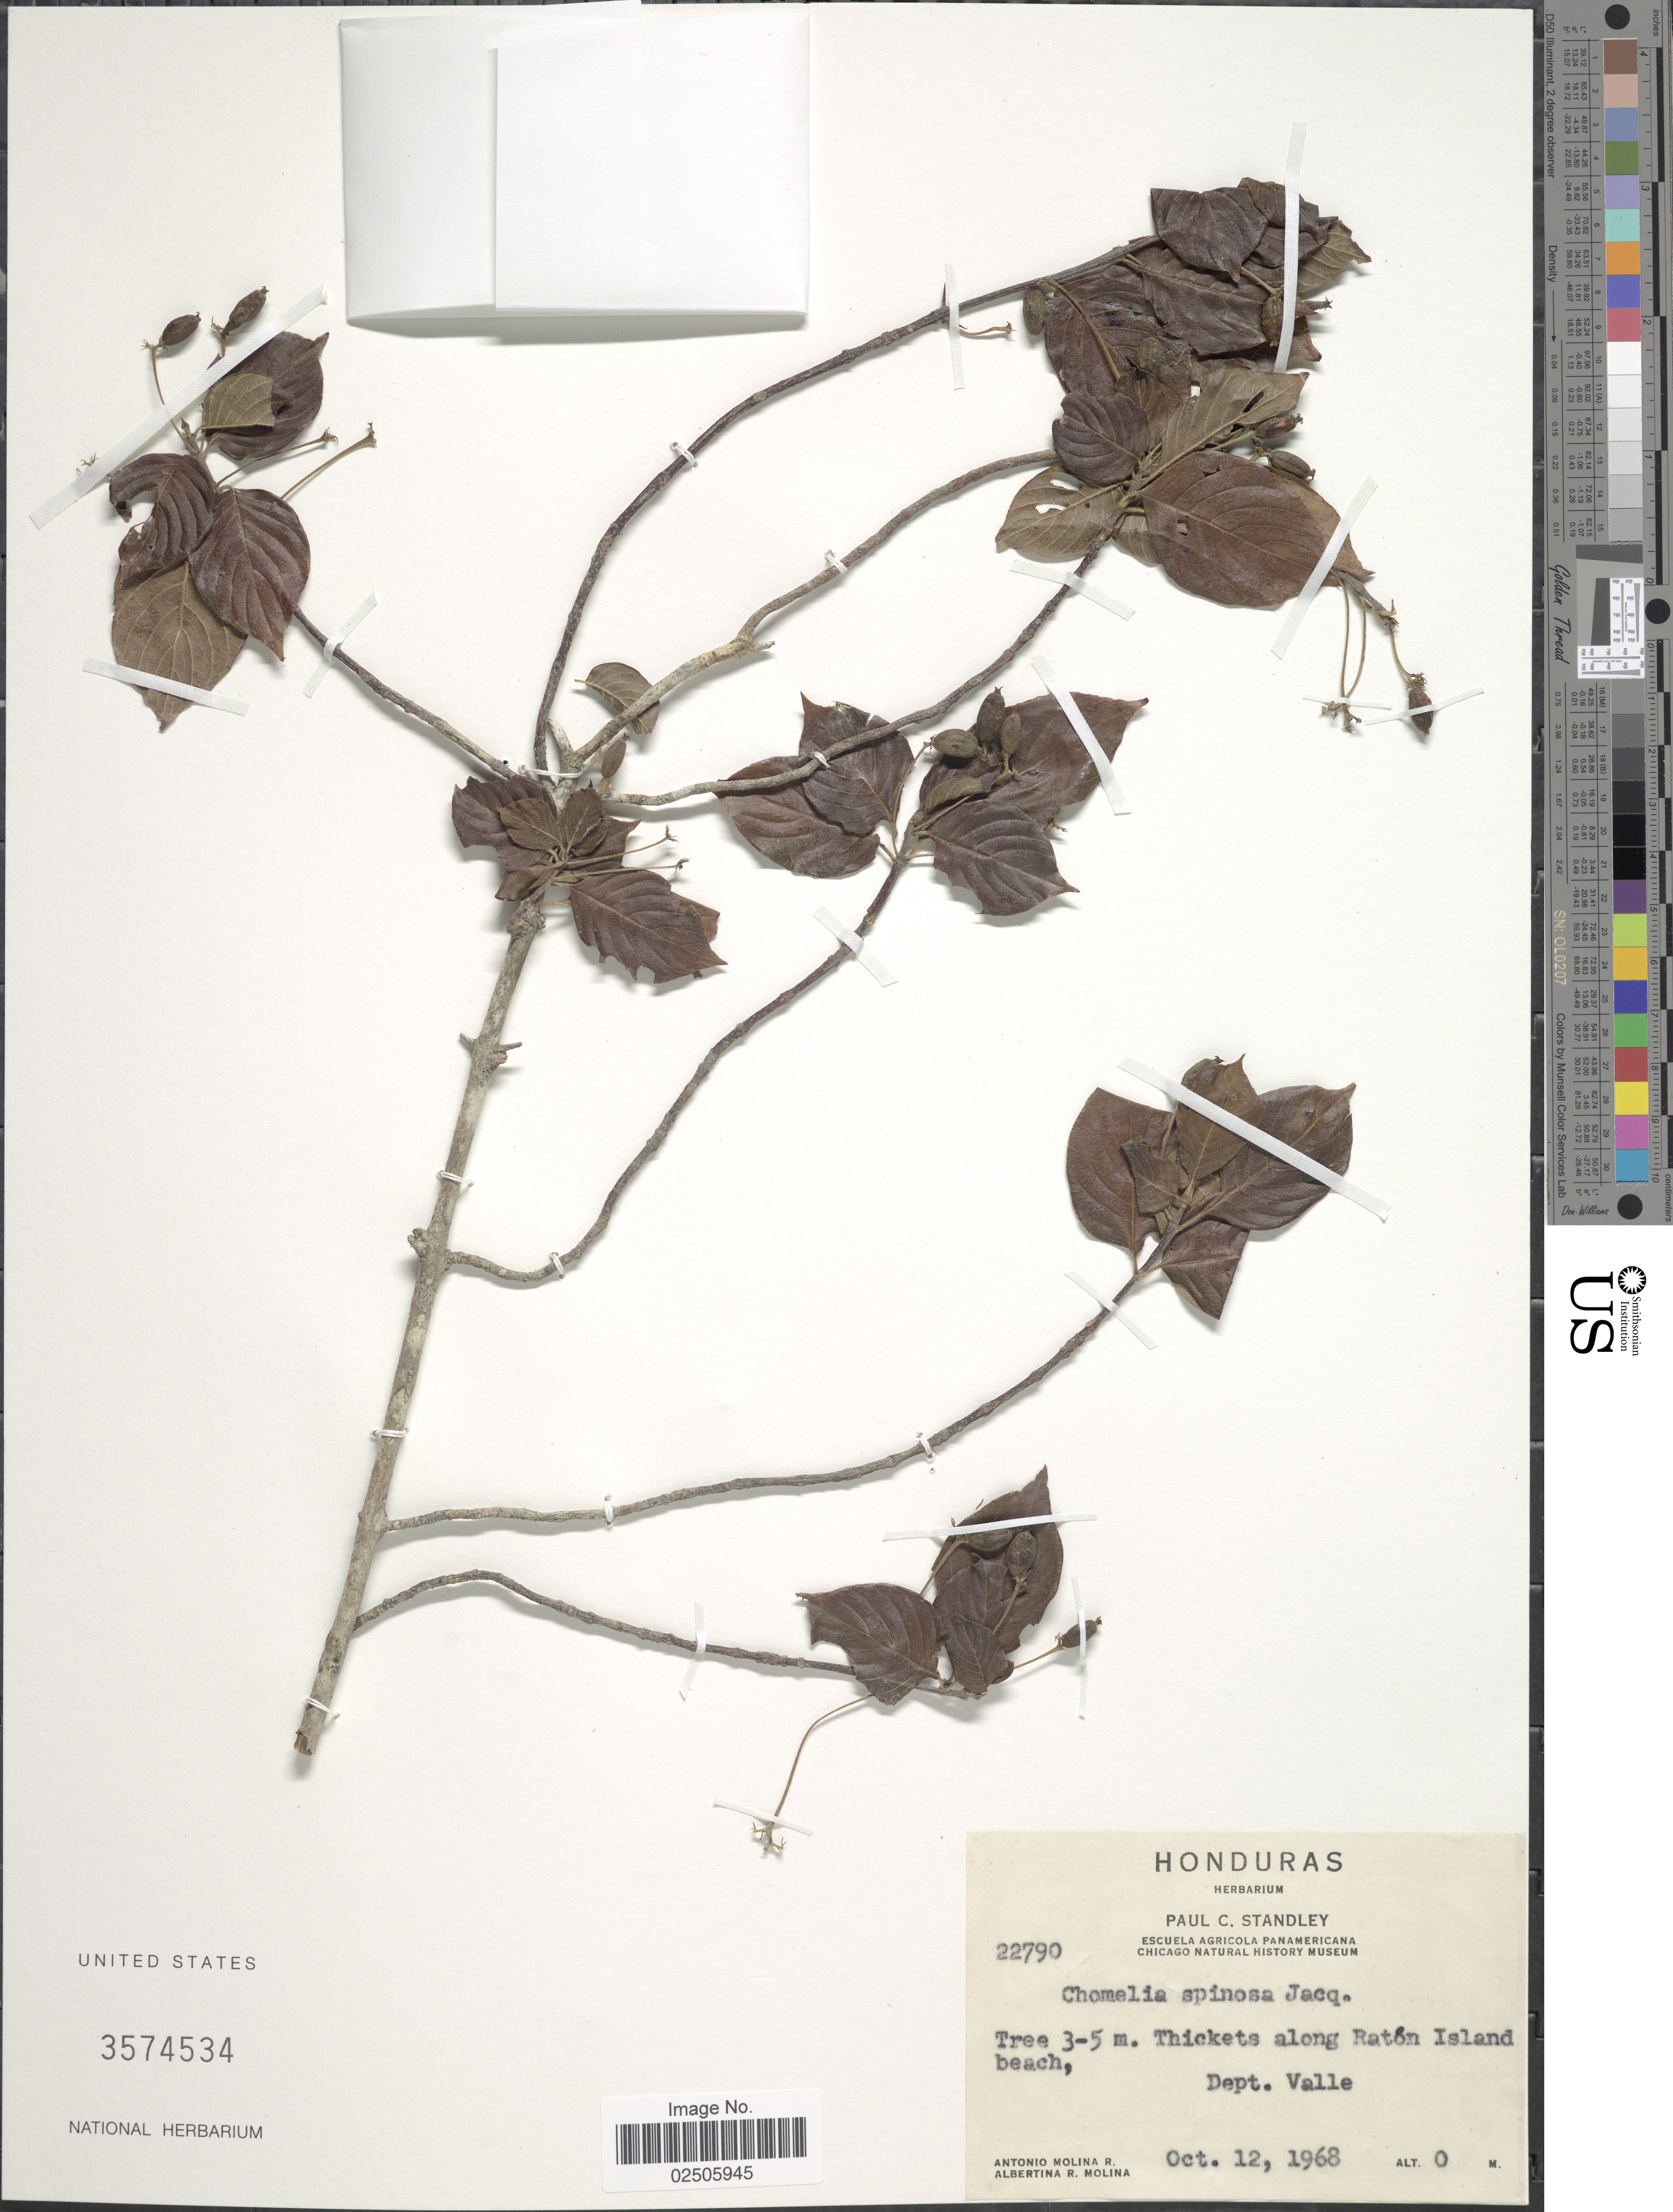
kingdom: Plantae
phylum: Tracheophyta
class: Magnoliopsida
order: Gentianales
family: Rubiaceae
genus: Chomelia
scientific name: Chomelia spinosa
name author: Jacq.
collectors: A. Molina R. & A. R. Molina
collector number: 22790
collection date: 1968-10-12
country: Honduras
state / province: Valle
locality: Thickets along Raton Island beach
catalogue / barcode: US 3574534